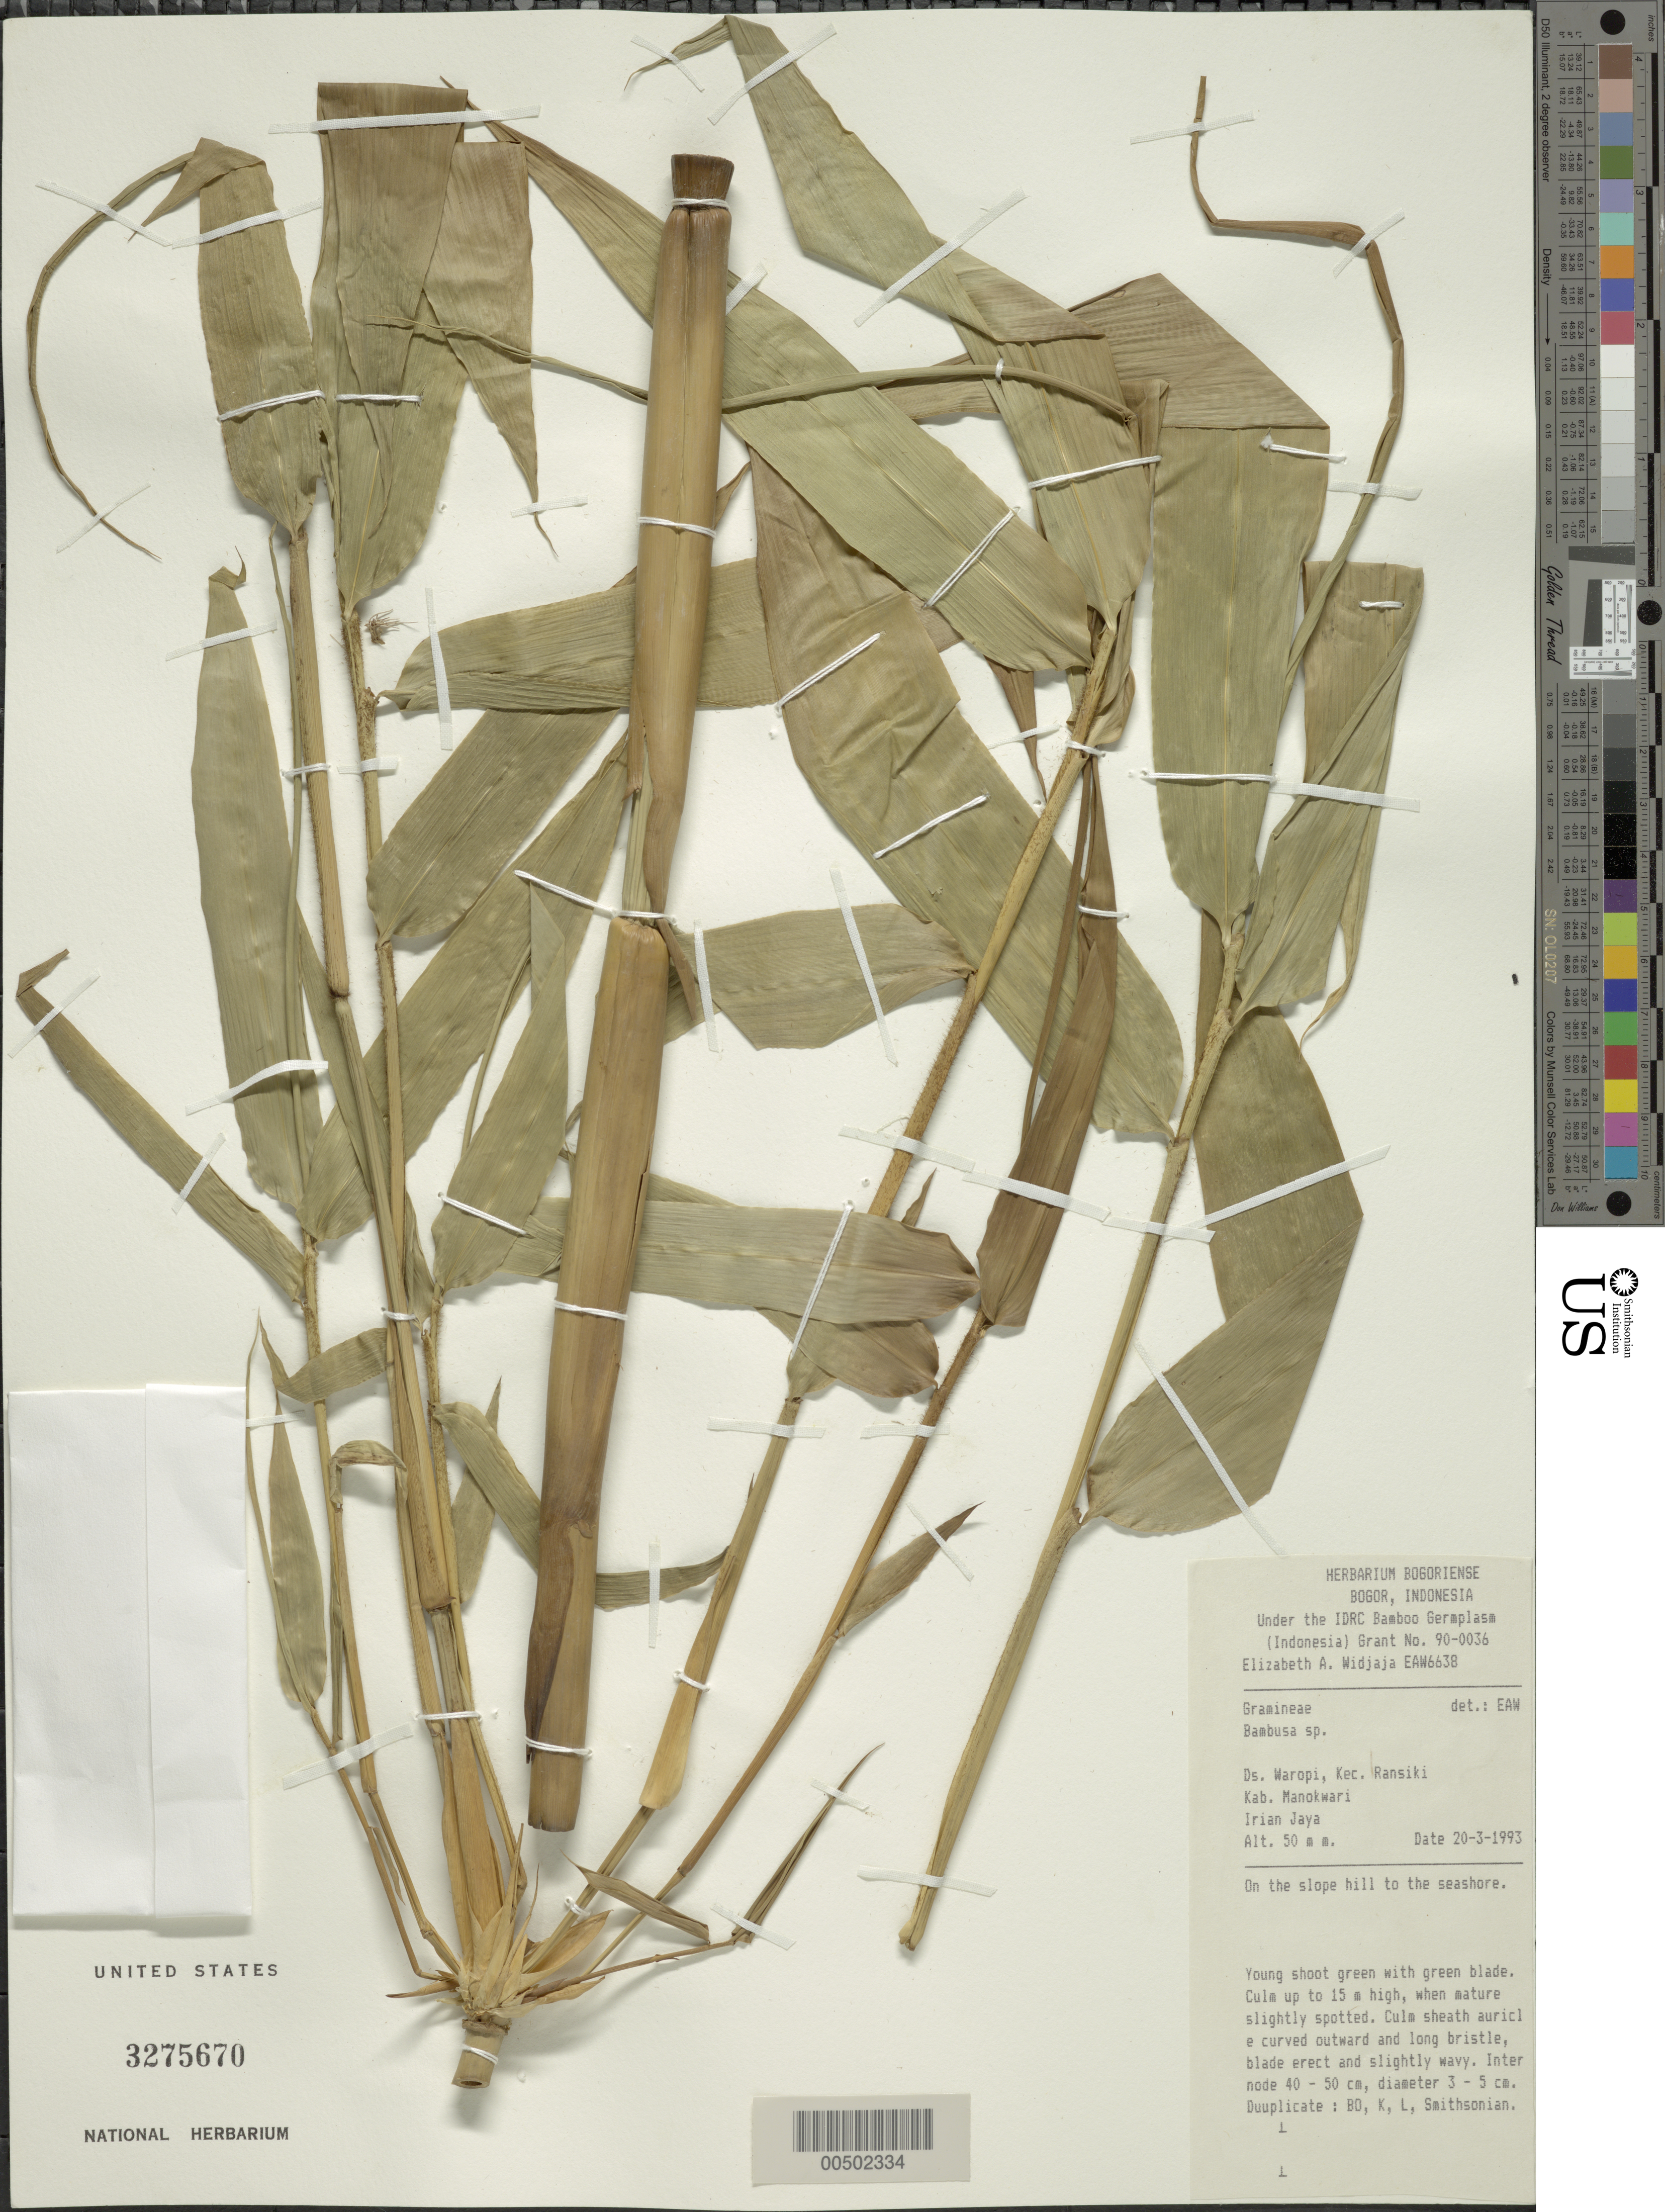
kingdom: Plantae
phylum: Tracheophyta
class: Liliopsida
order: Poales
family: Poaceae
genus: Bambusa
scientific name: Bambusa sp.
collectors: E. A. Widjaja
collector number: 6638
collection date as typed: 20 Mar 1993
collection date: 1993-03-20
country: Indonesia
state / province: Papua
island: New Guinea Island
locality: Ds. waropi, kec. ransiki, kab. manokwari, irian jaya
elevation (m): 50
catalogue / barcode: US 3275670